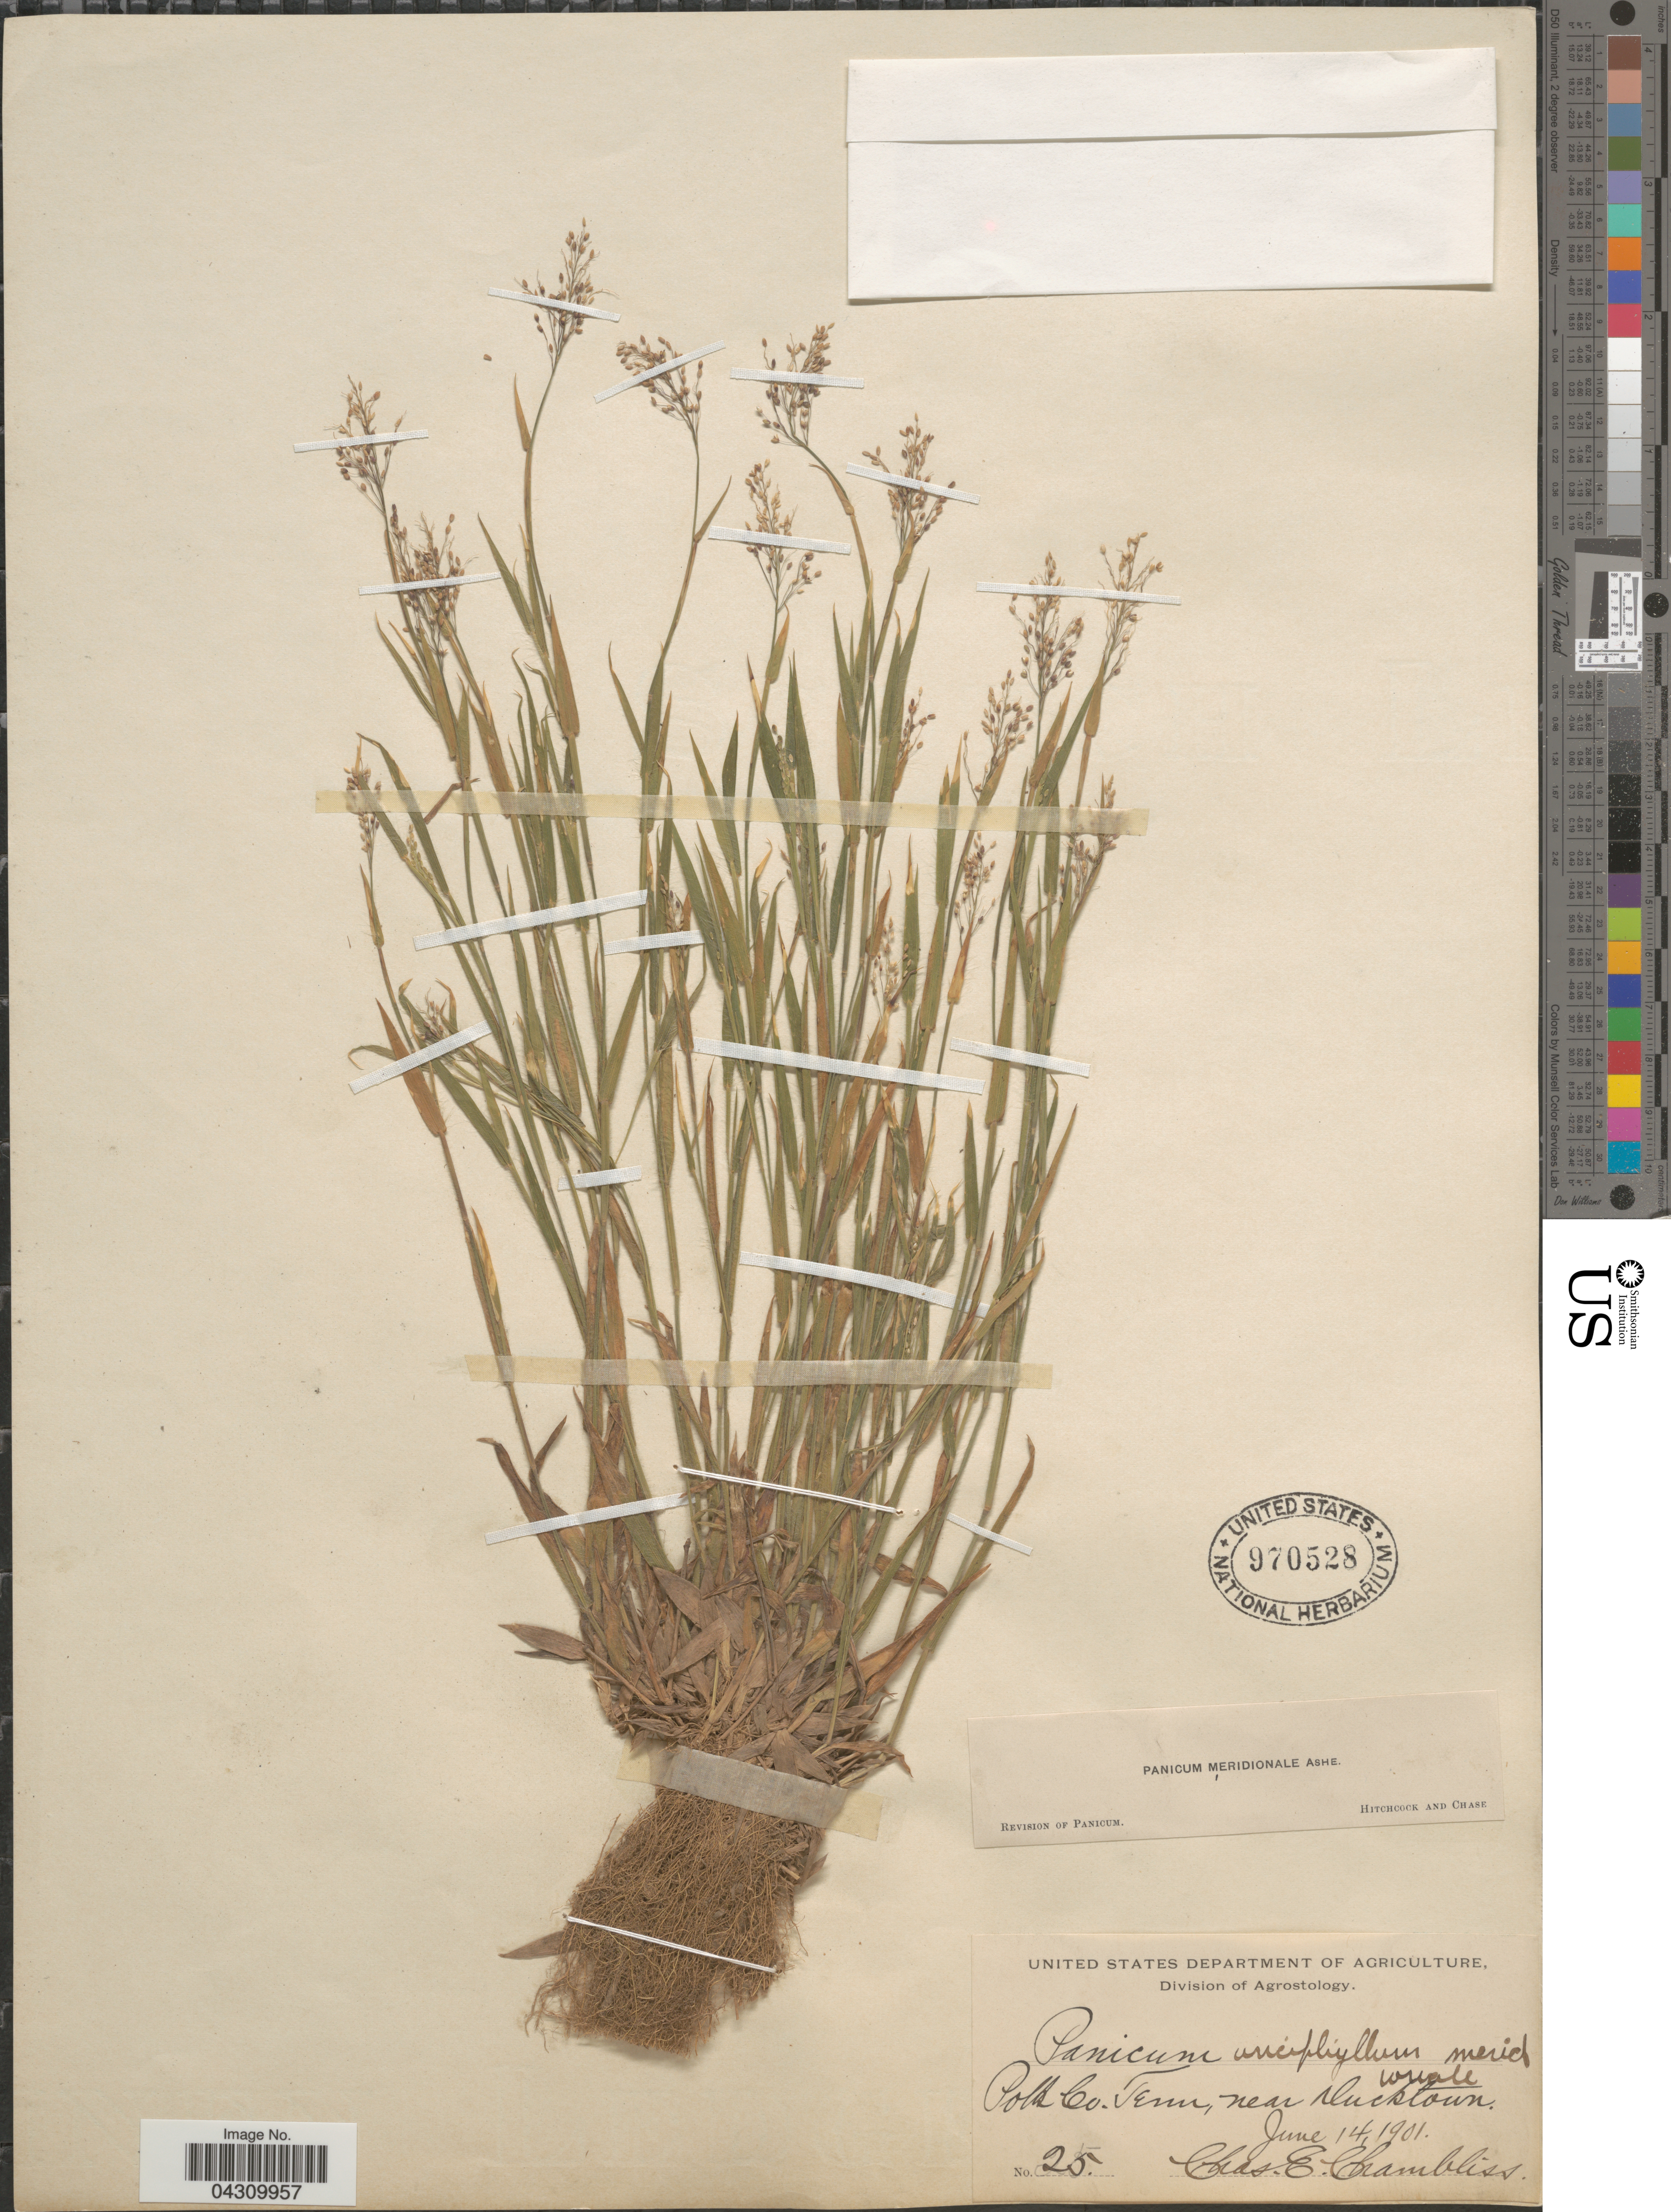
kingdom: Plantae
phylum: Tracheophyta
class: Liliopsida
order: Poales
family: Poaceae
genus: Dichanthelium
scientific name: Dichanthelium acuminatum var. acuminatum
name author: (Sw.) Gould & C.A. Clark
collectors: C. Chambliss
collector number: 25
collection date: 1901-06-14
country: United States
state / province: Tennessee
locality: Polk Co., near Ducktown.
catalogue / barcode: US 970528